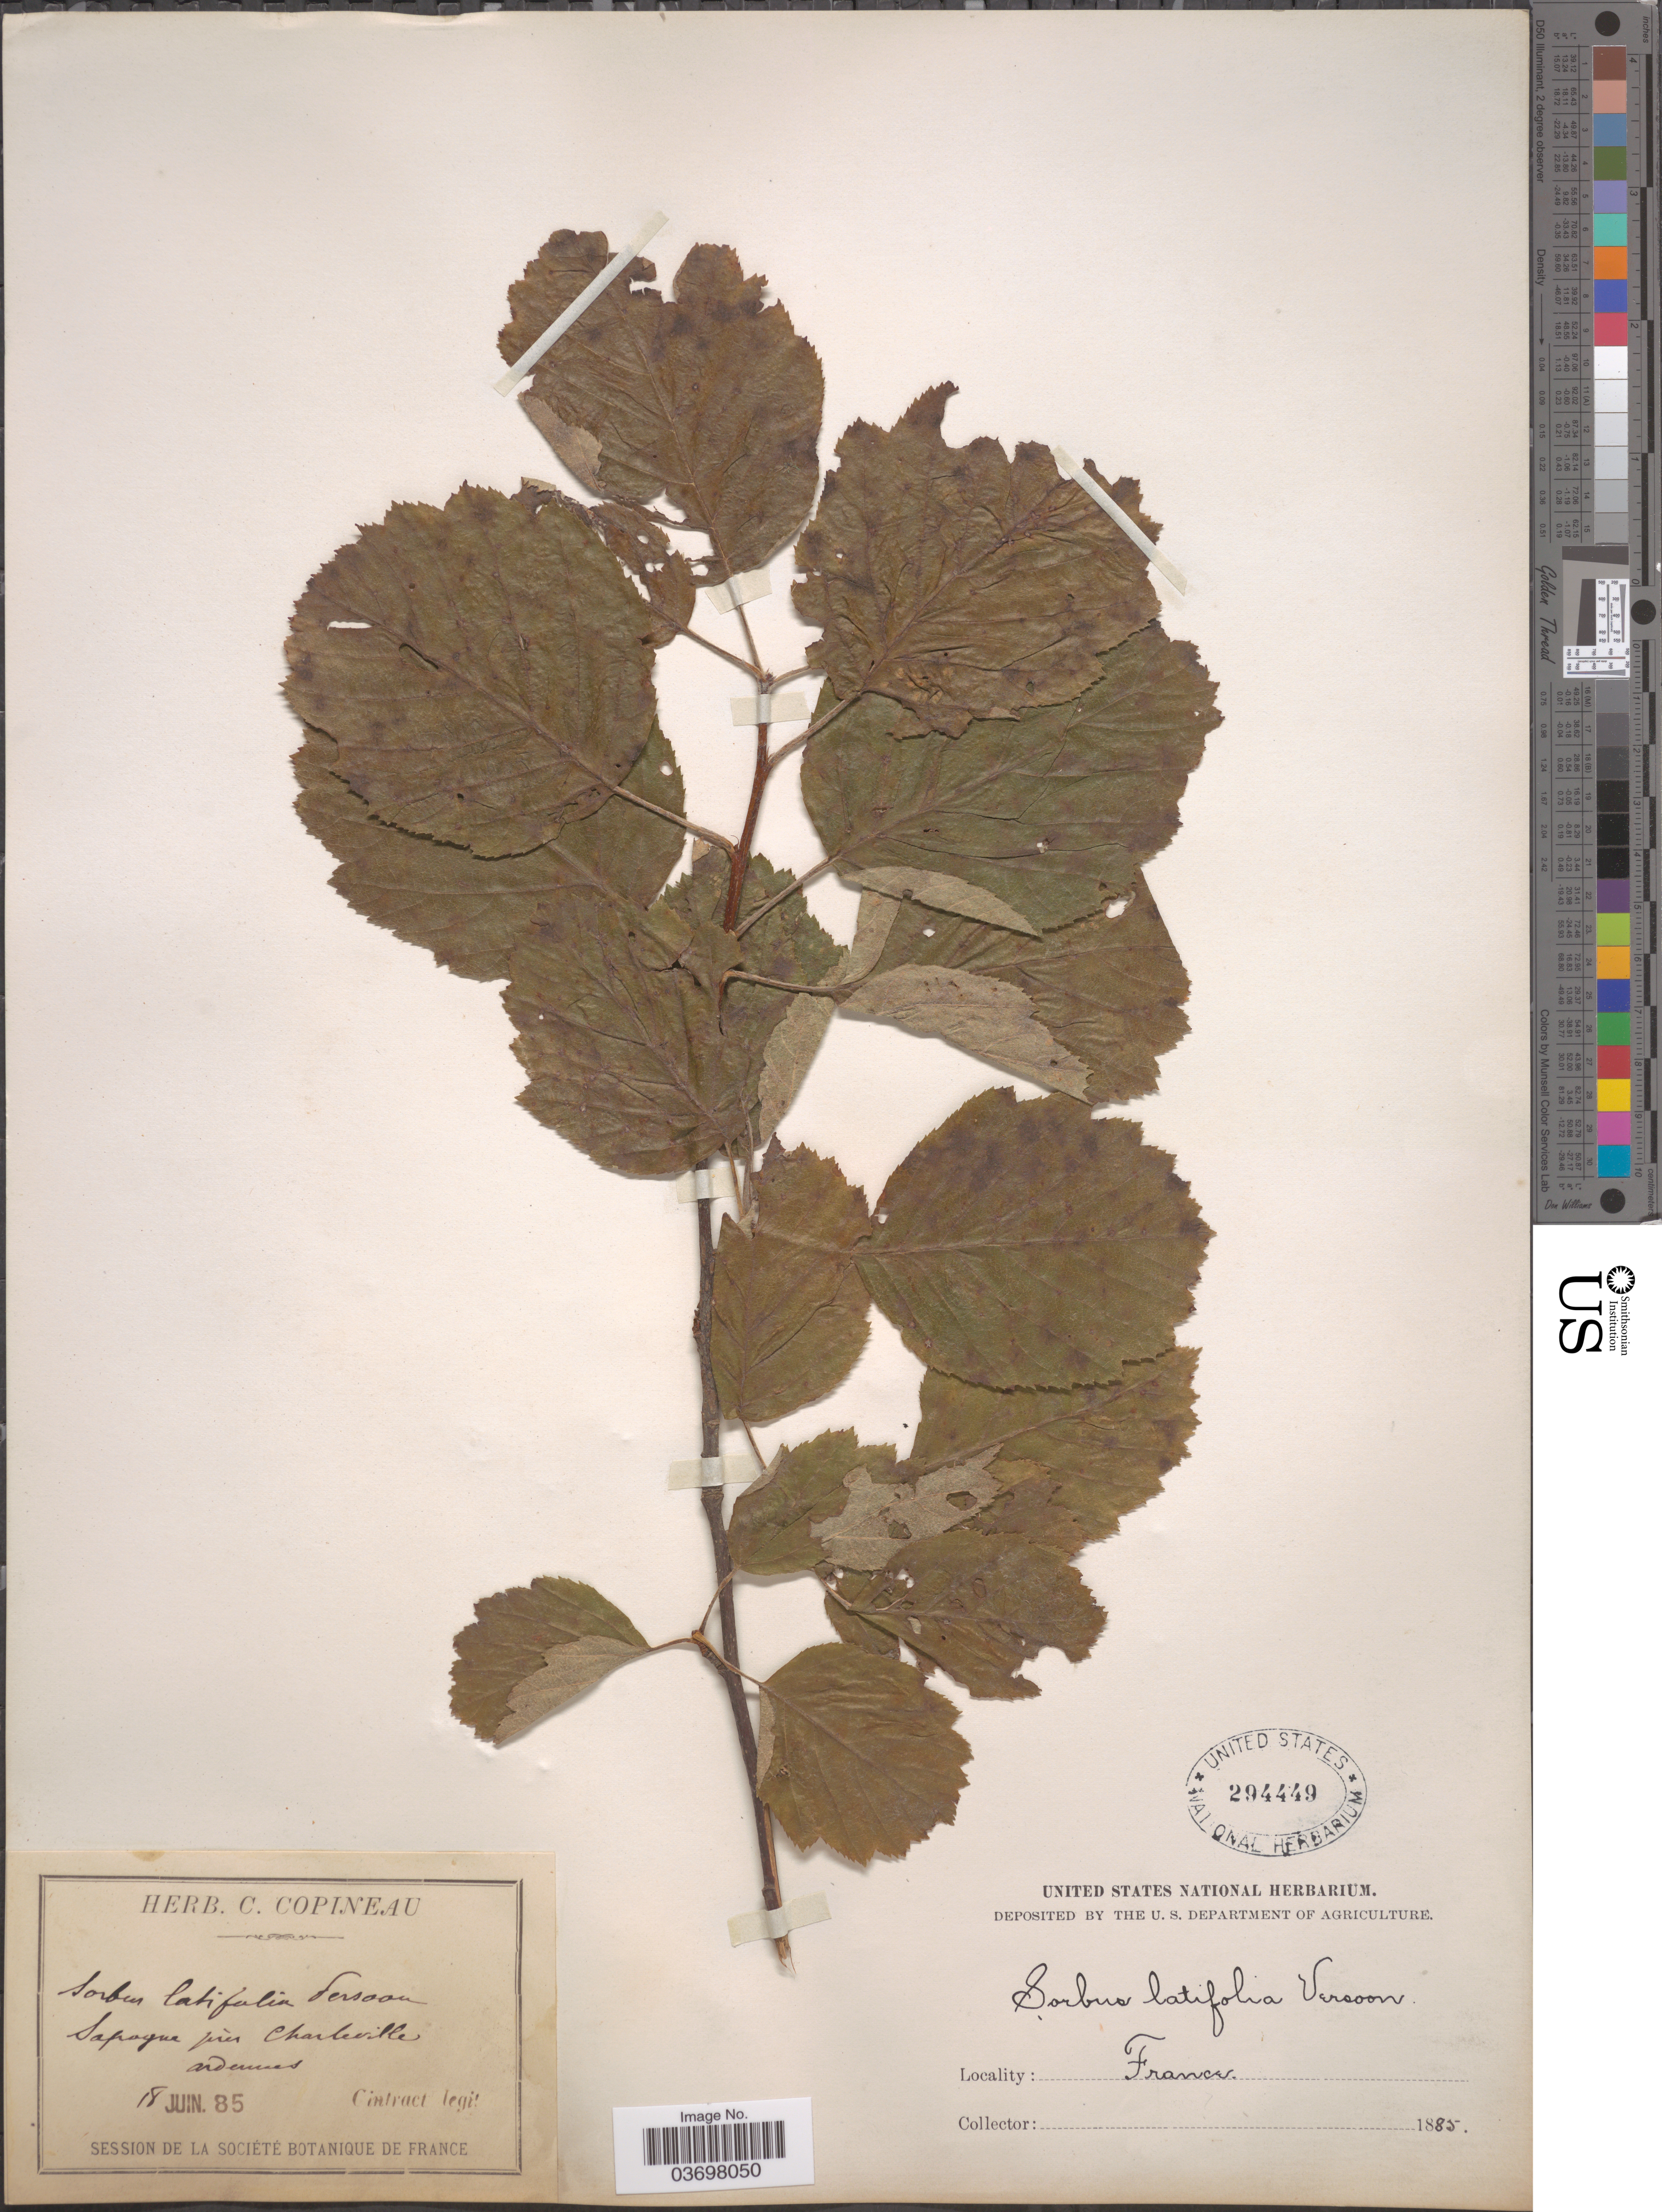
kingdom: Plantae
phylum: Tracheophyta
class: Magnoliopsida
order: Rosales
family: Rosaceae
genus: Sorbus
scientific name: Sorbus latifolia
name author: (Lam.) Pers.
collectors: Cintract, --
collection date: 1885-06-18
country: France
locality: Sapogne près Charleville ardennes.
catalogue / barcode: US 294449